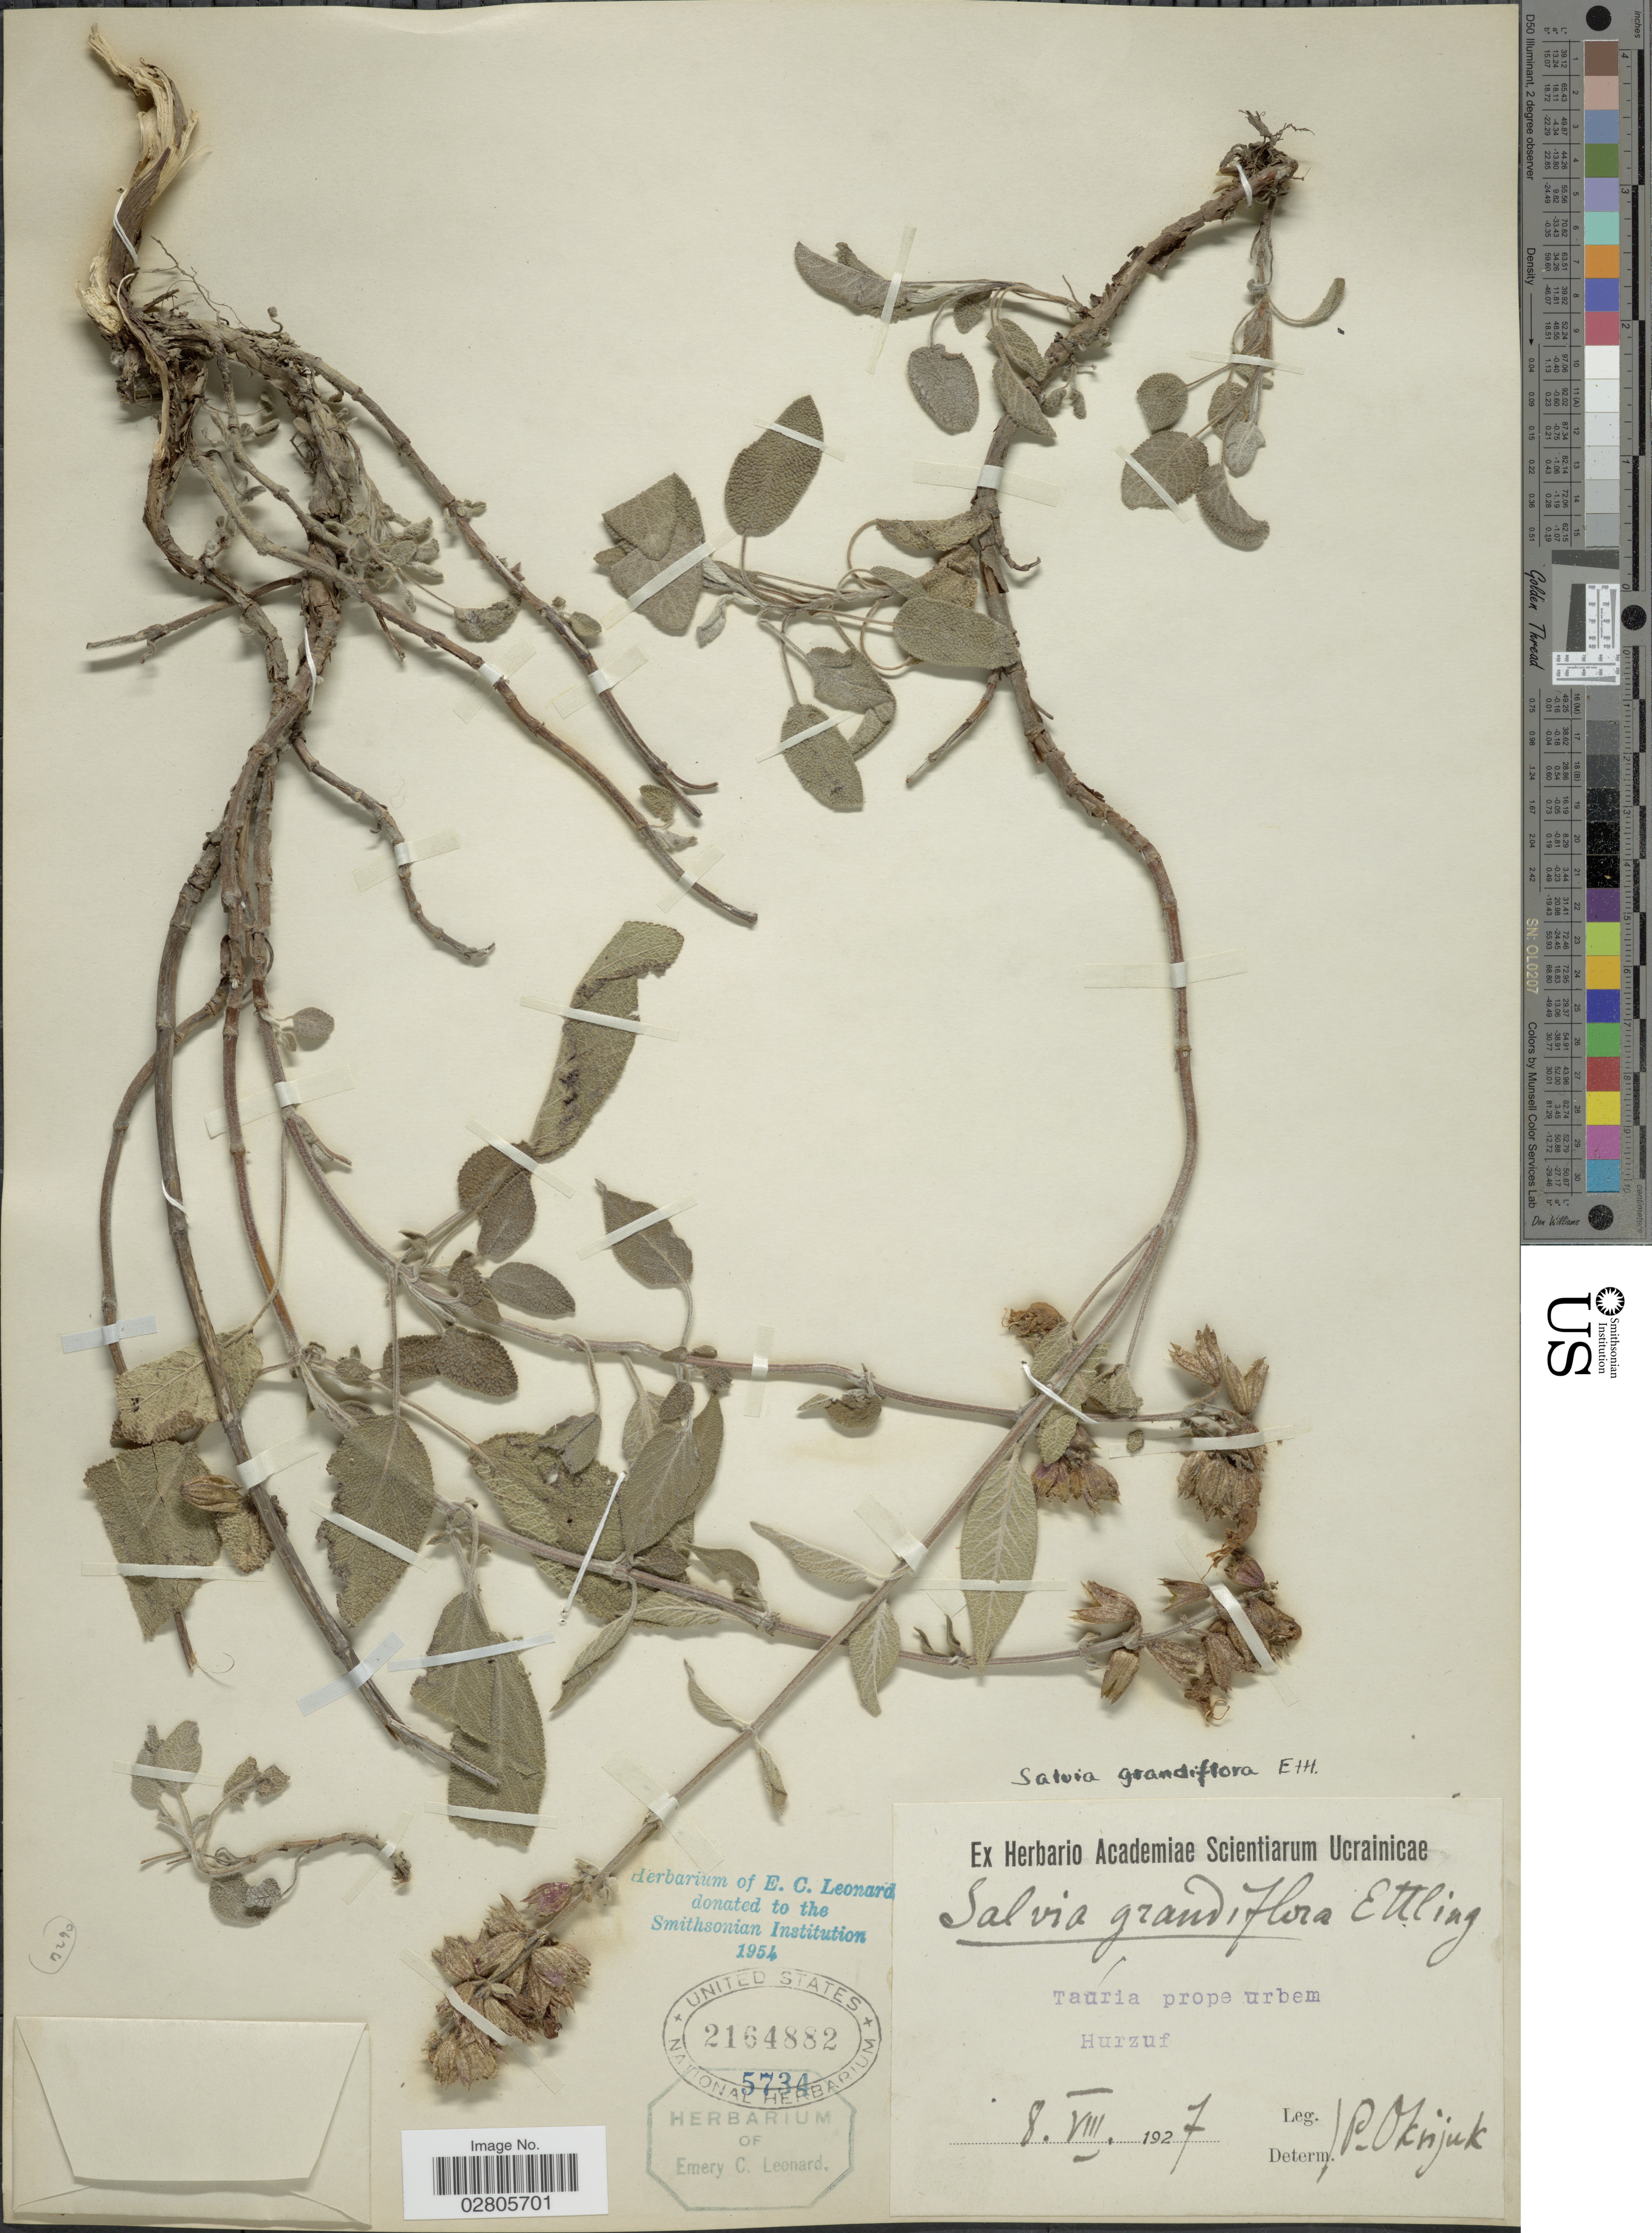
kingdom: Plantae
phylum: Tracheophyta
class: Magnoliopsida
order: Lamiales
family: Lamiaceae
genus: Salvia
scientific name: Salvia grandiflora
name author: Etl.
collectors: P. Oksijuk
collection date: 1927-08-08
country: Ukraine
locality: Tauria prope urbem Hurzuf.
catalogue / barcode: US 2164882